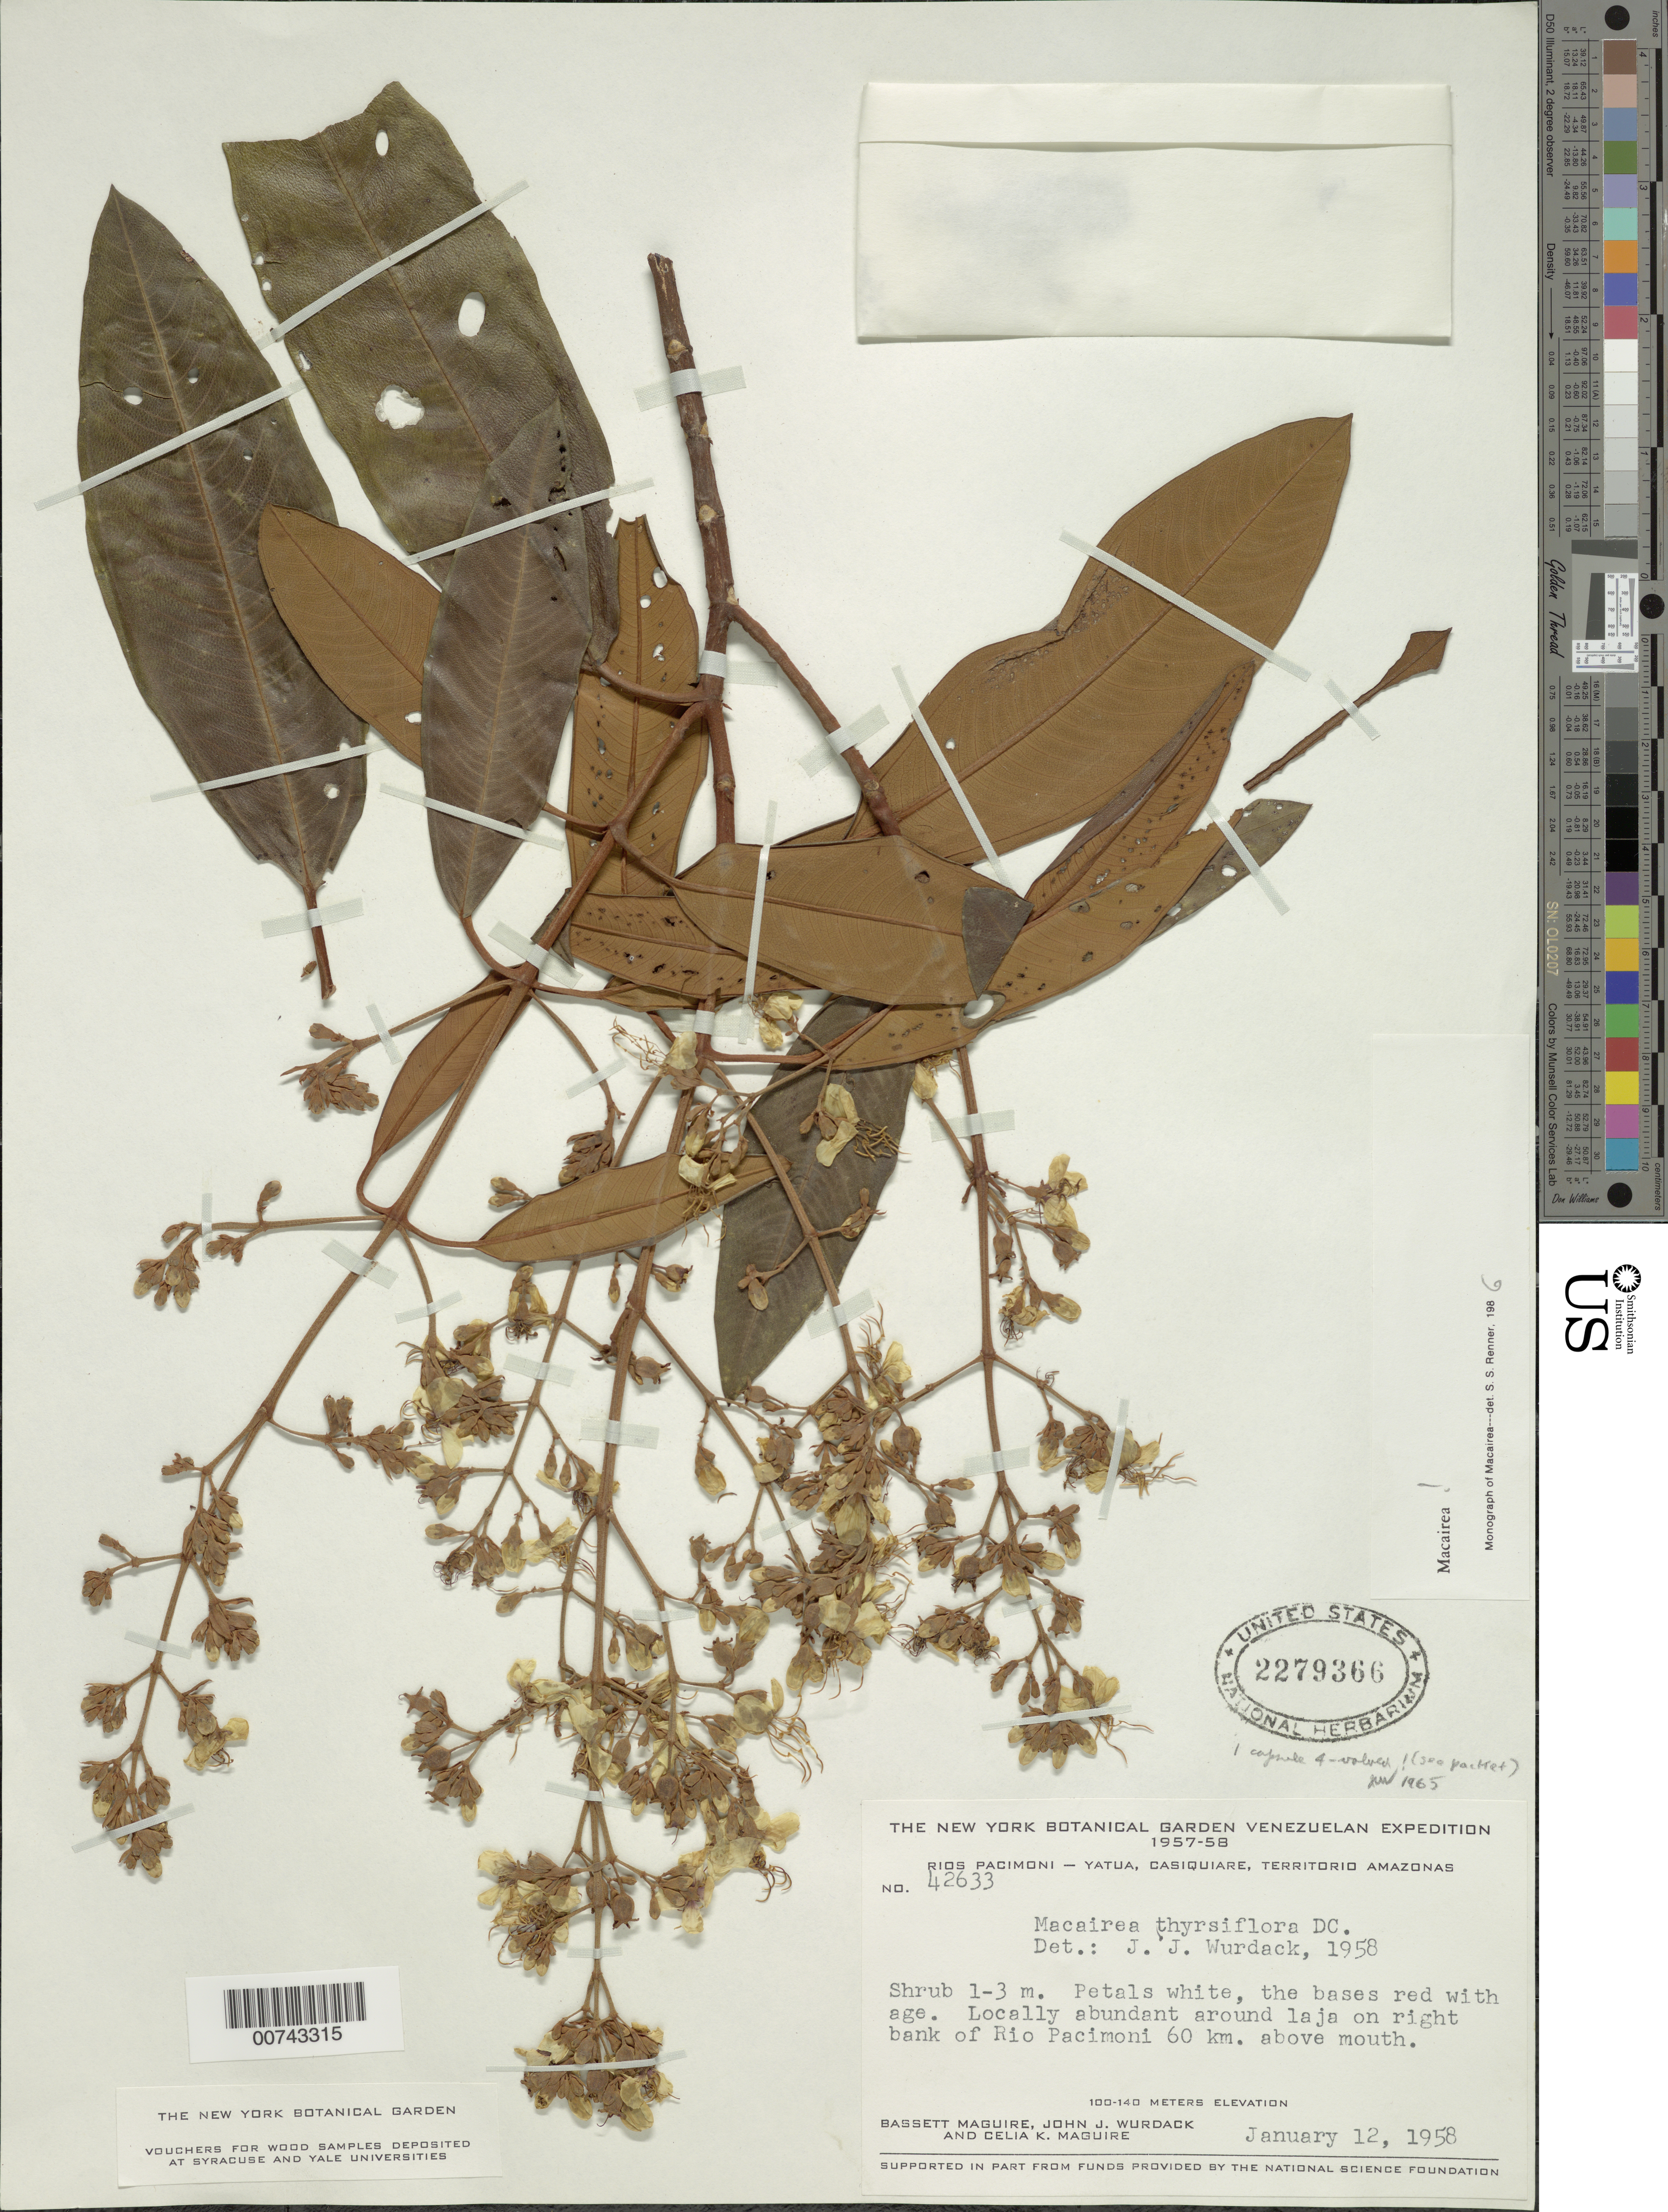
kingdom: Plantae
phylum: Tracheophyta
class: Magnoliopsida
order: Myrtales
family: Melastomataceae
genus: Macairea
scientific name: Macairea thyrsiflora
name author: DC.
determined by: Nunes da Silva, Diego, (RB), Jardim Botanico do Rio de Janeiro - Herbario (BRAZIL)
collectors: B. Maguire, J. J. Wurdack & C. K. Maguire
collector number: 42633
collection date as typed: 12-Jan-58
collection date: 1958-01-12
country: Venezuela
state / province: Amazonas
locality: Río Pacimoni, 60 km above mouth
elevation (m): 100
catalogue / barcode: US 2279366